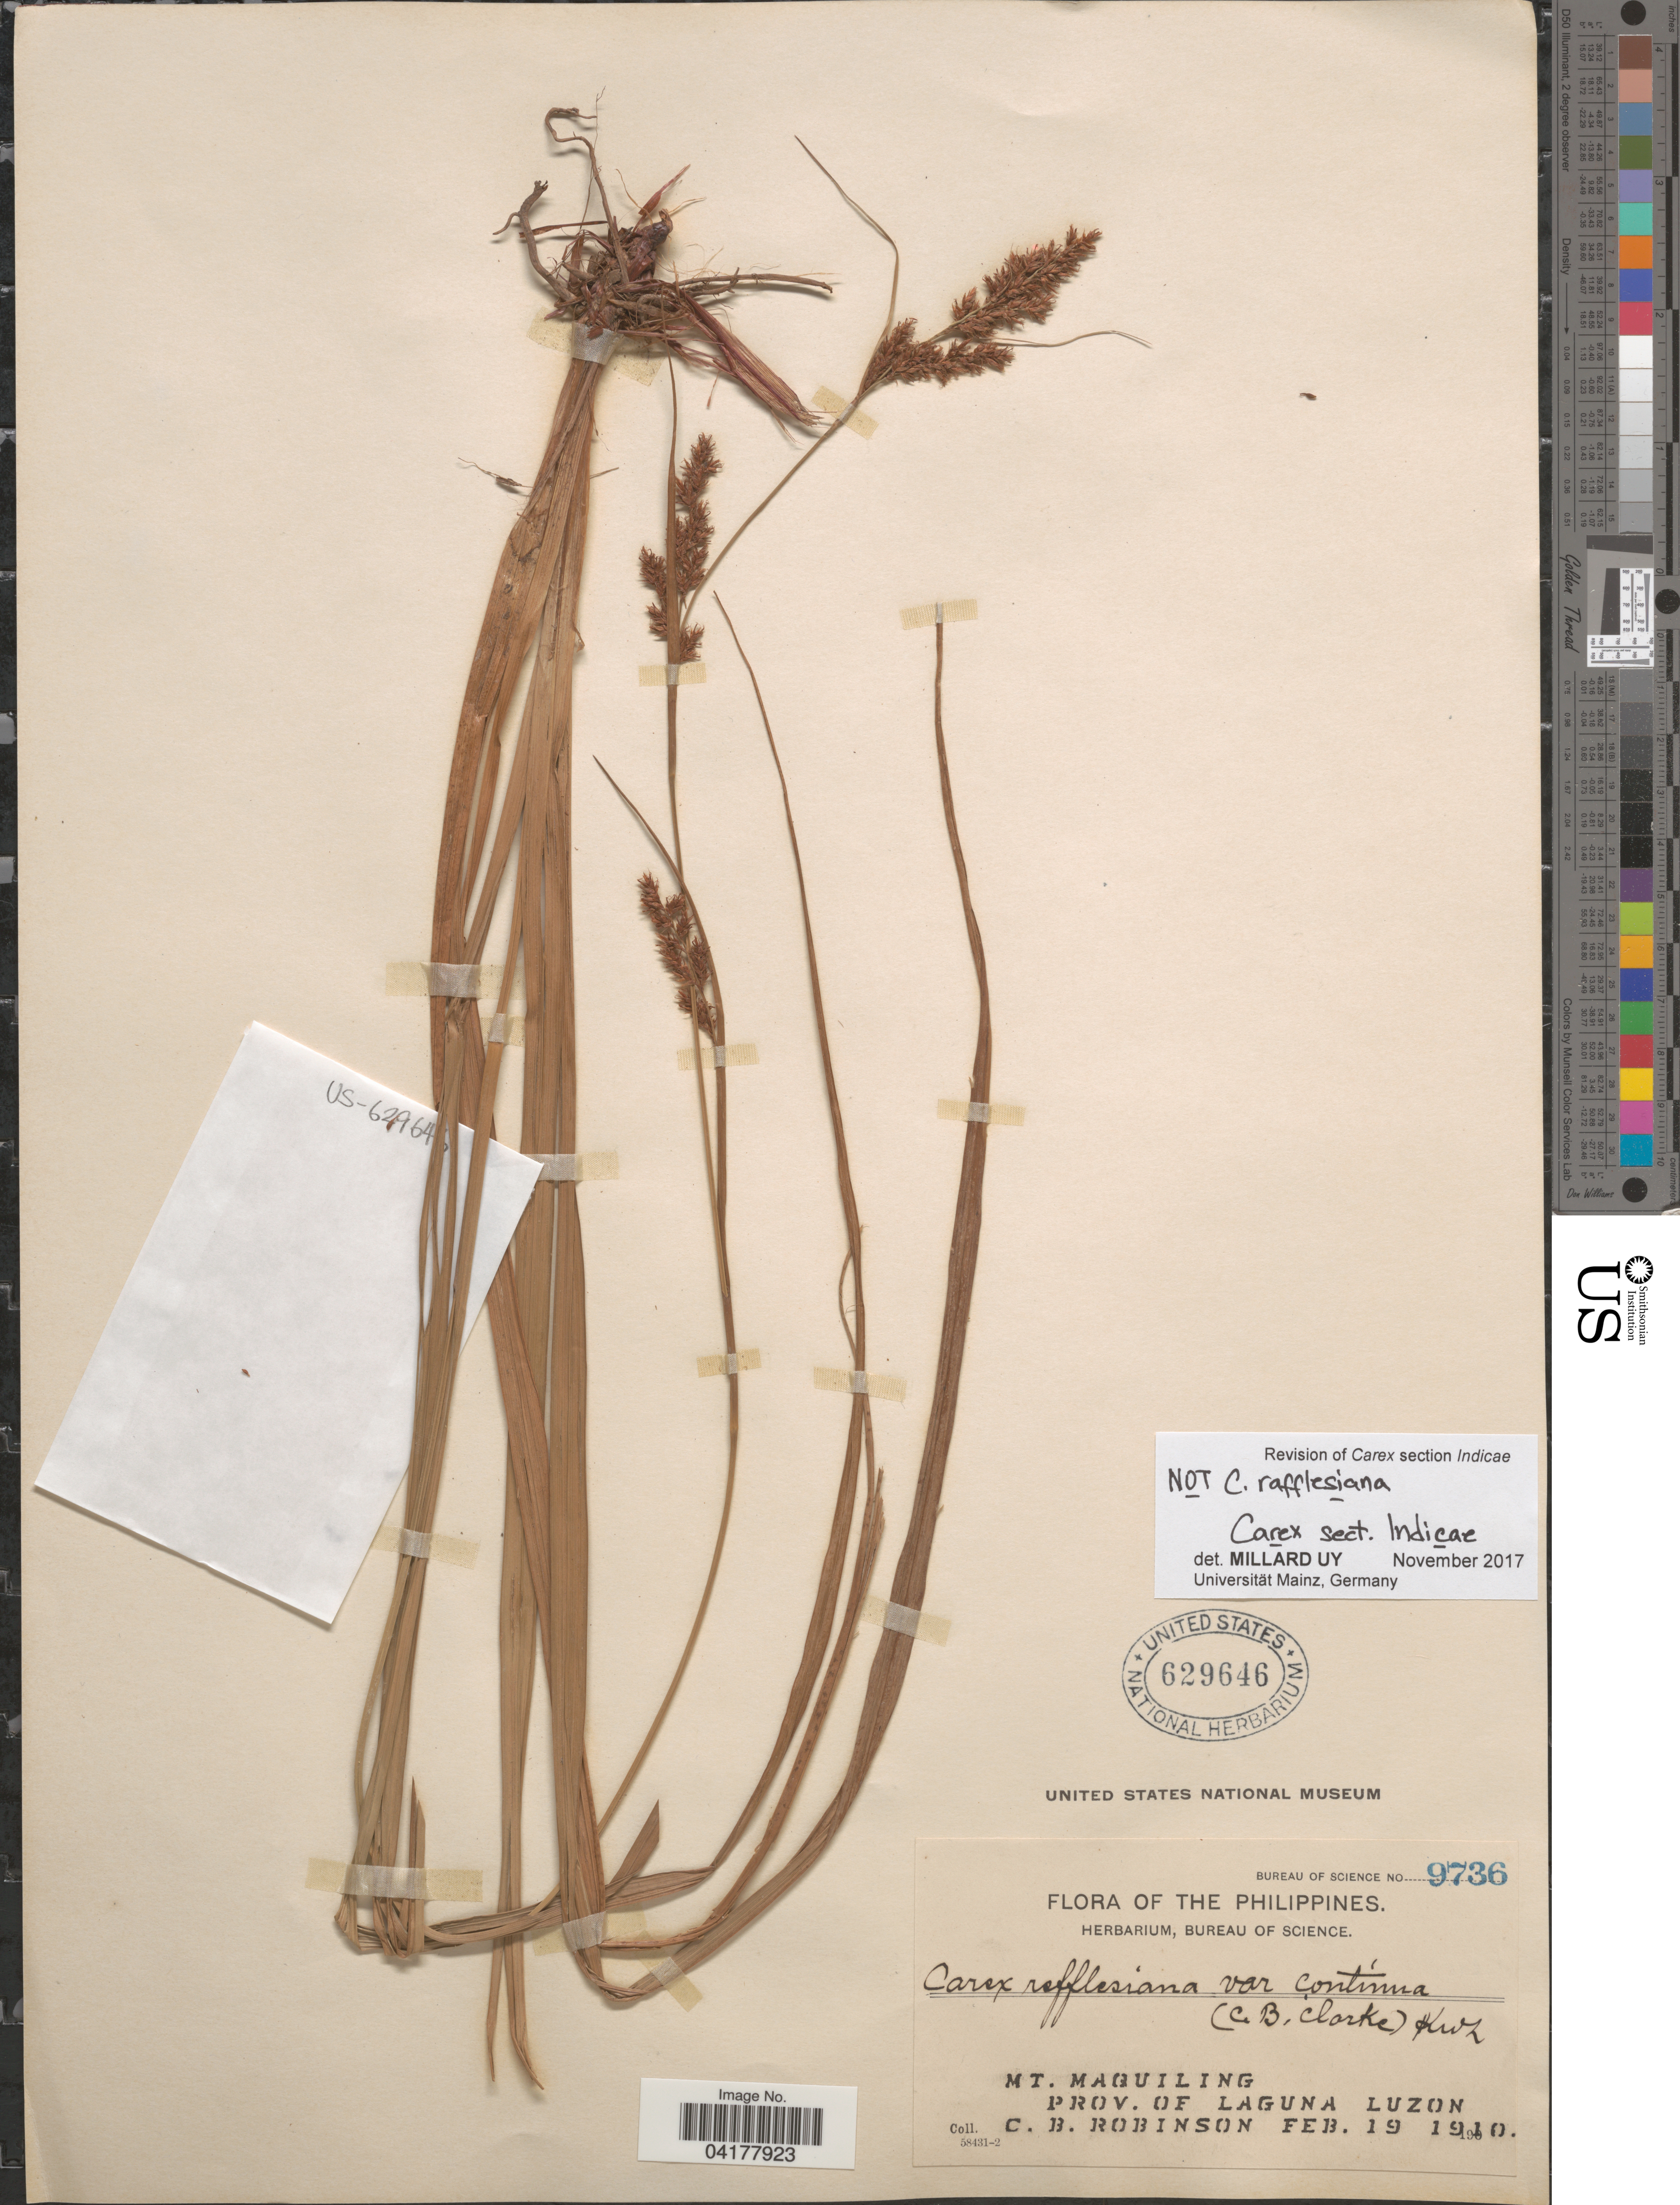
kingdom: Plantae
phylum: Tracheophyta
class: Liliopsida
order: Poales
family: Cyperaceae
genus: Carex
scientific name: Carex sp.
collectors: C. Robinson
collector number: Bureau of Science 9736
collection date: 1910-02-19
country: Philippines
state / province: Calabarzon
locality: Mt. Maquiling. Prov. of Laguna. Luzon.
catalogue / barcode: US 629646